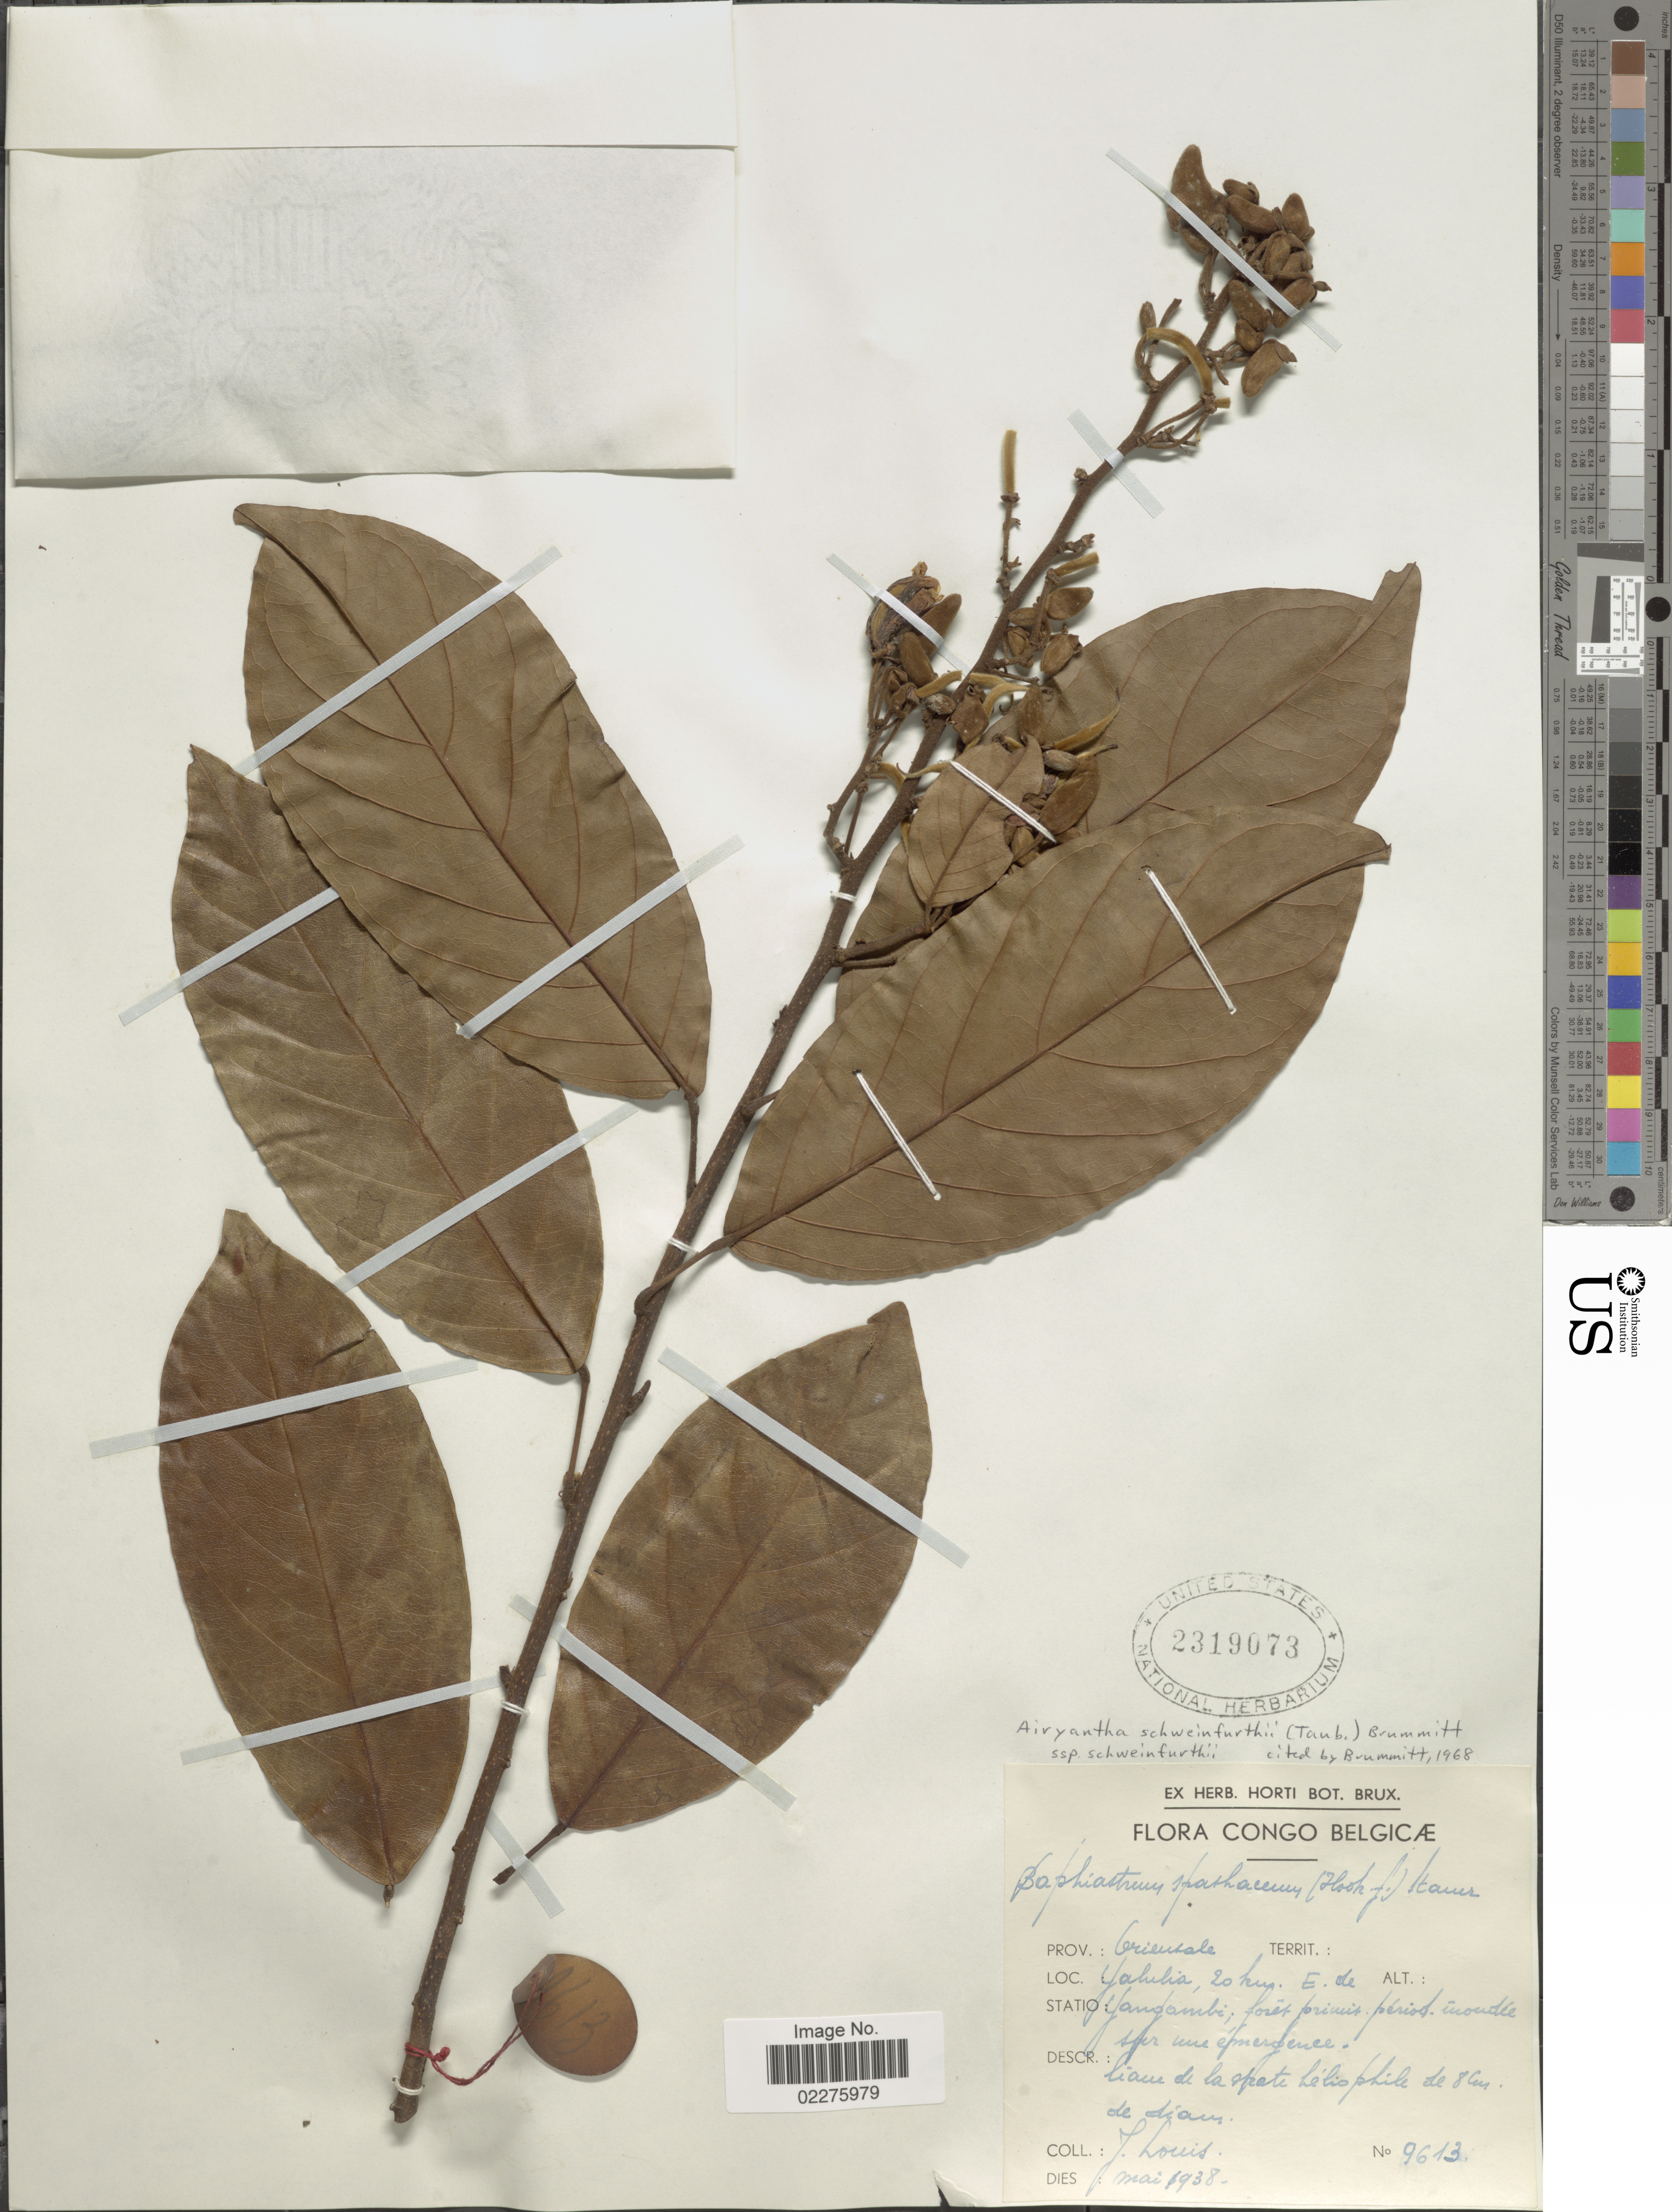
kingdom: Plantae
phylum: Tracheophyta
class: Magnoliopsida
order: Fabales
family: Fabaceae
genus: Airyantha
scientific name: Airyantha schweinfurthii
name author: (Taub.) Brummitt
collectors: J. Louis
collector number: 9613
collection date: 1938-05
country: Congo, Democratic Republic of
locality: Congo Belgicae, Prov. Orientale, Yahilia, 20 km E de Yangambi.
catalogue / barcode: US 2319073